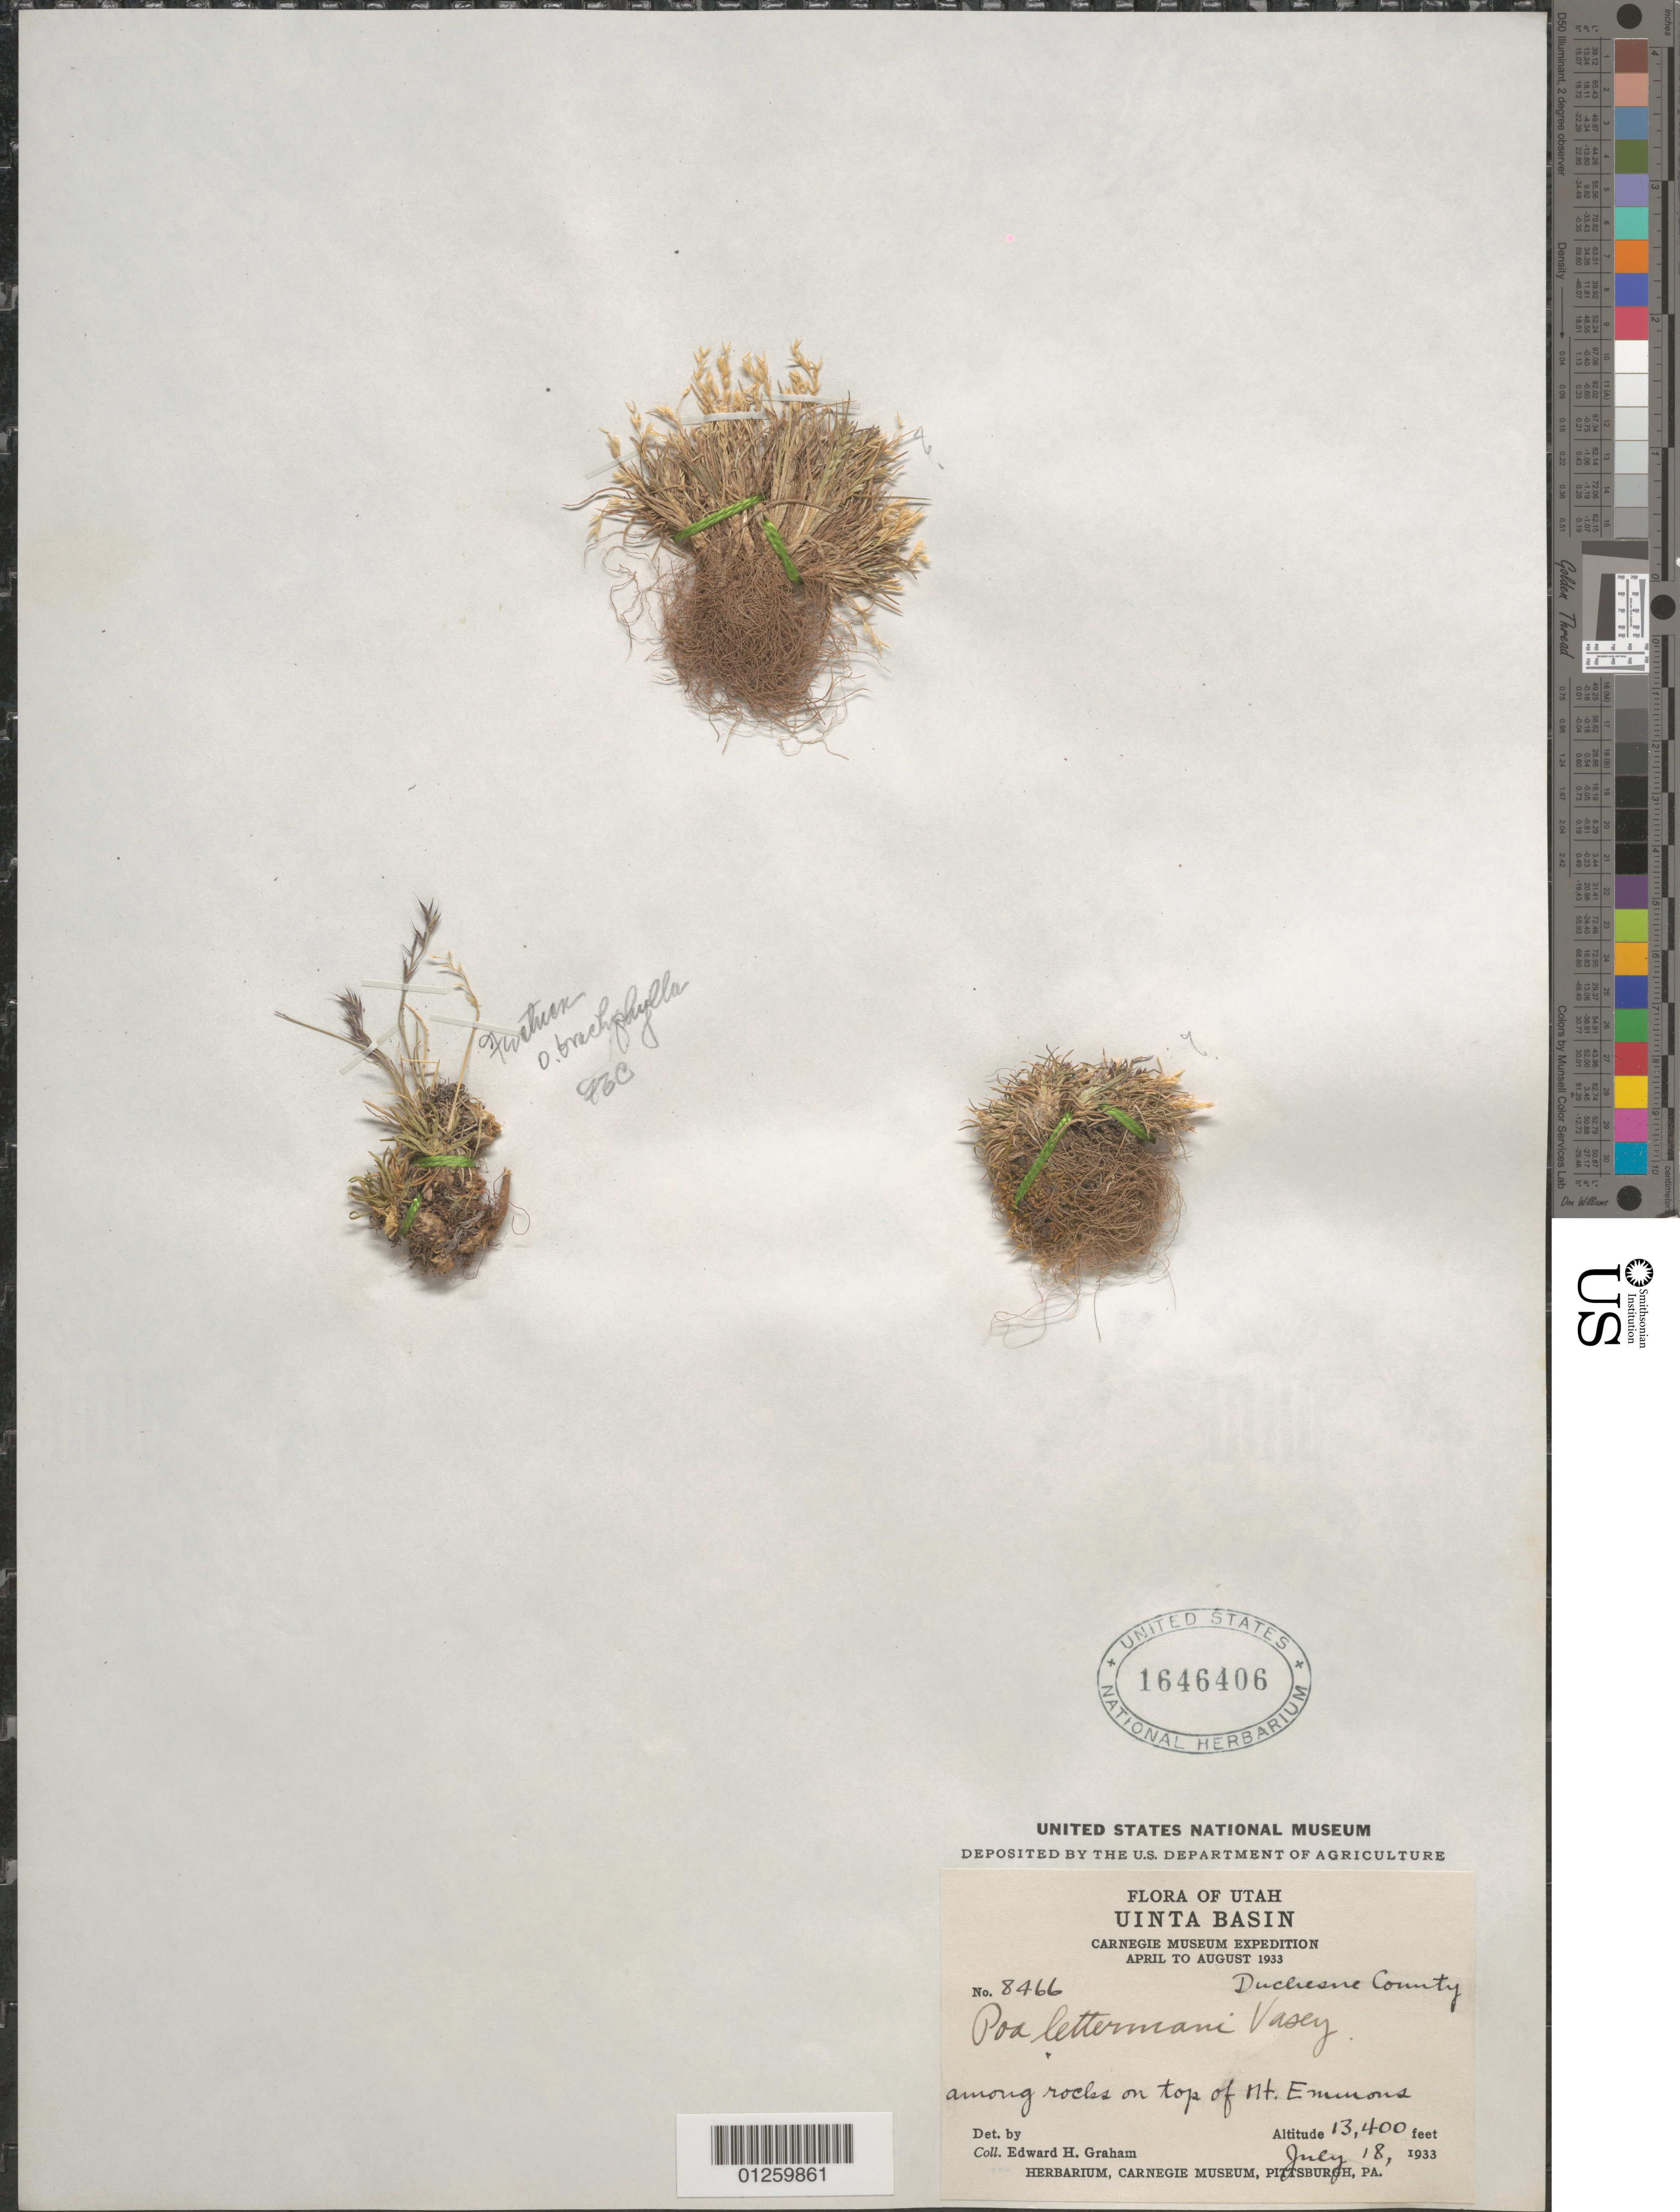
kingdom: Plantae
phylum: Tracheophyta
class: Liliopsida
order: Poales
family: Poaceae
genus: Poa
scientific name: Poa lettermanii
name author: Vasey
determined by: Soreng, Robert J., Research Associate (BOT), Smithsonian Institution - National Museum of Natural History (UNITED STATES)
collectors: E. Graham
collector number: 8466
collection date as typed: July 18, 1933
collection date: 1933-07-18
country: United States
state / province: Utah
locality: Mt Emmons.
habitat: among rocks on top of Mt. Emmons.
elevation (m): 4084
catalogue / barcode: US 1646406